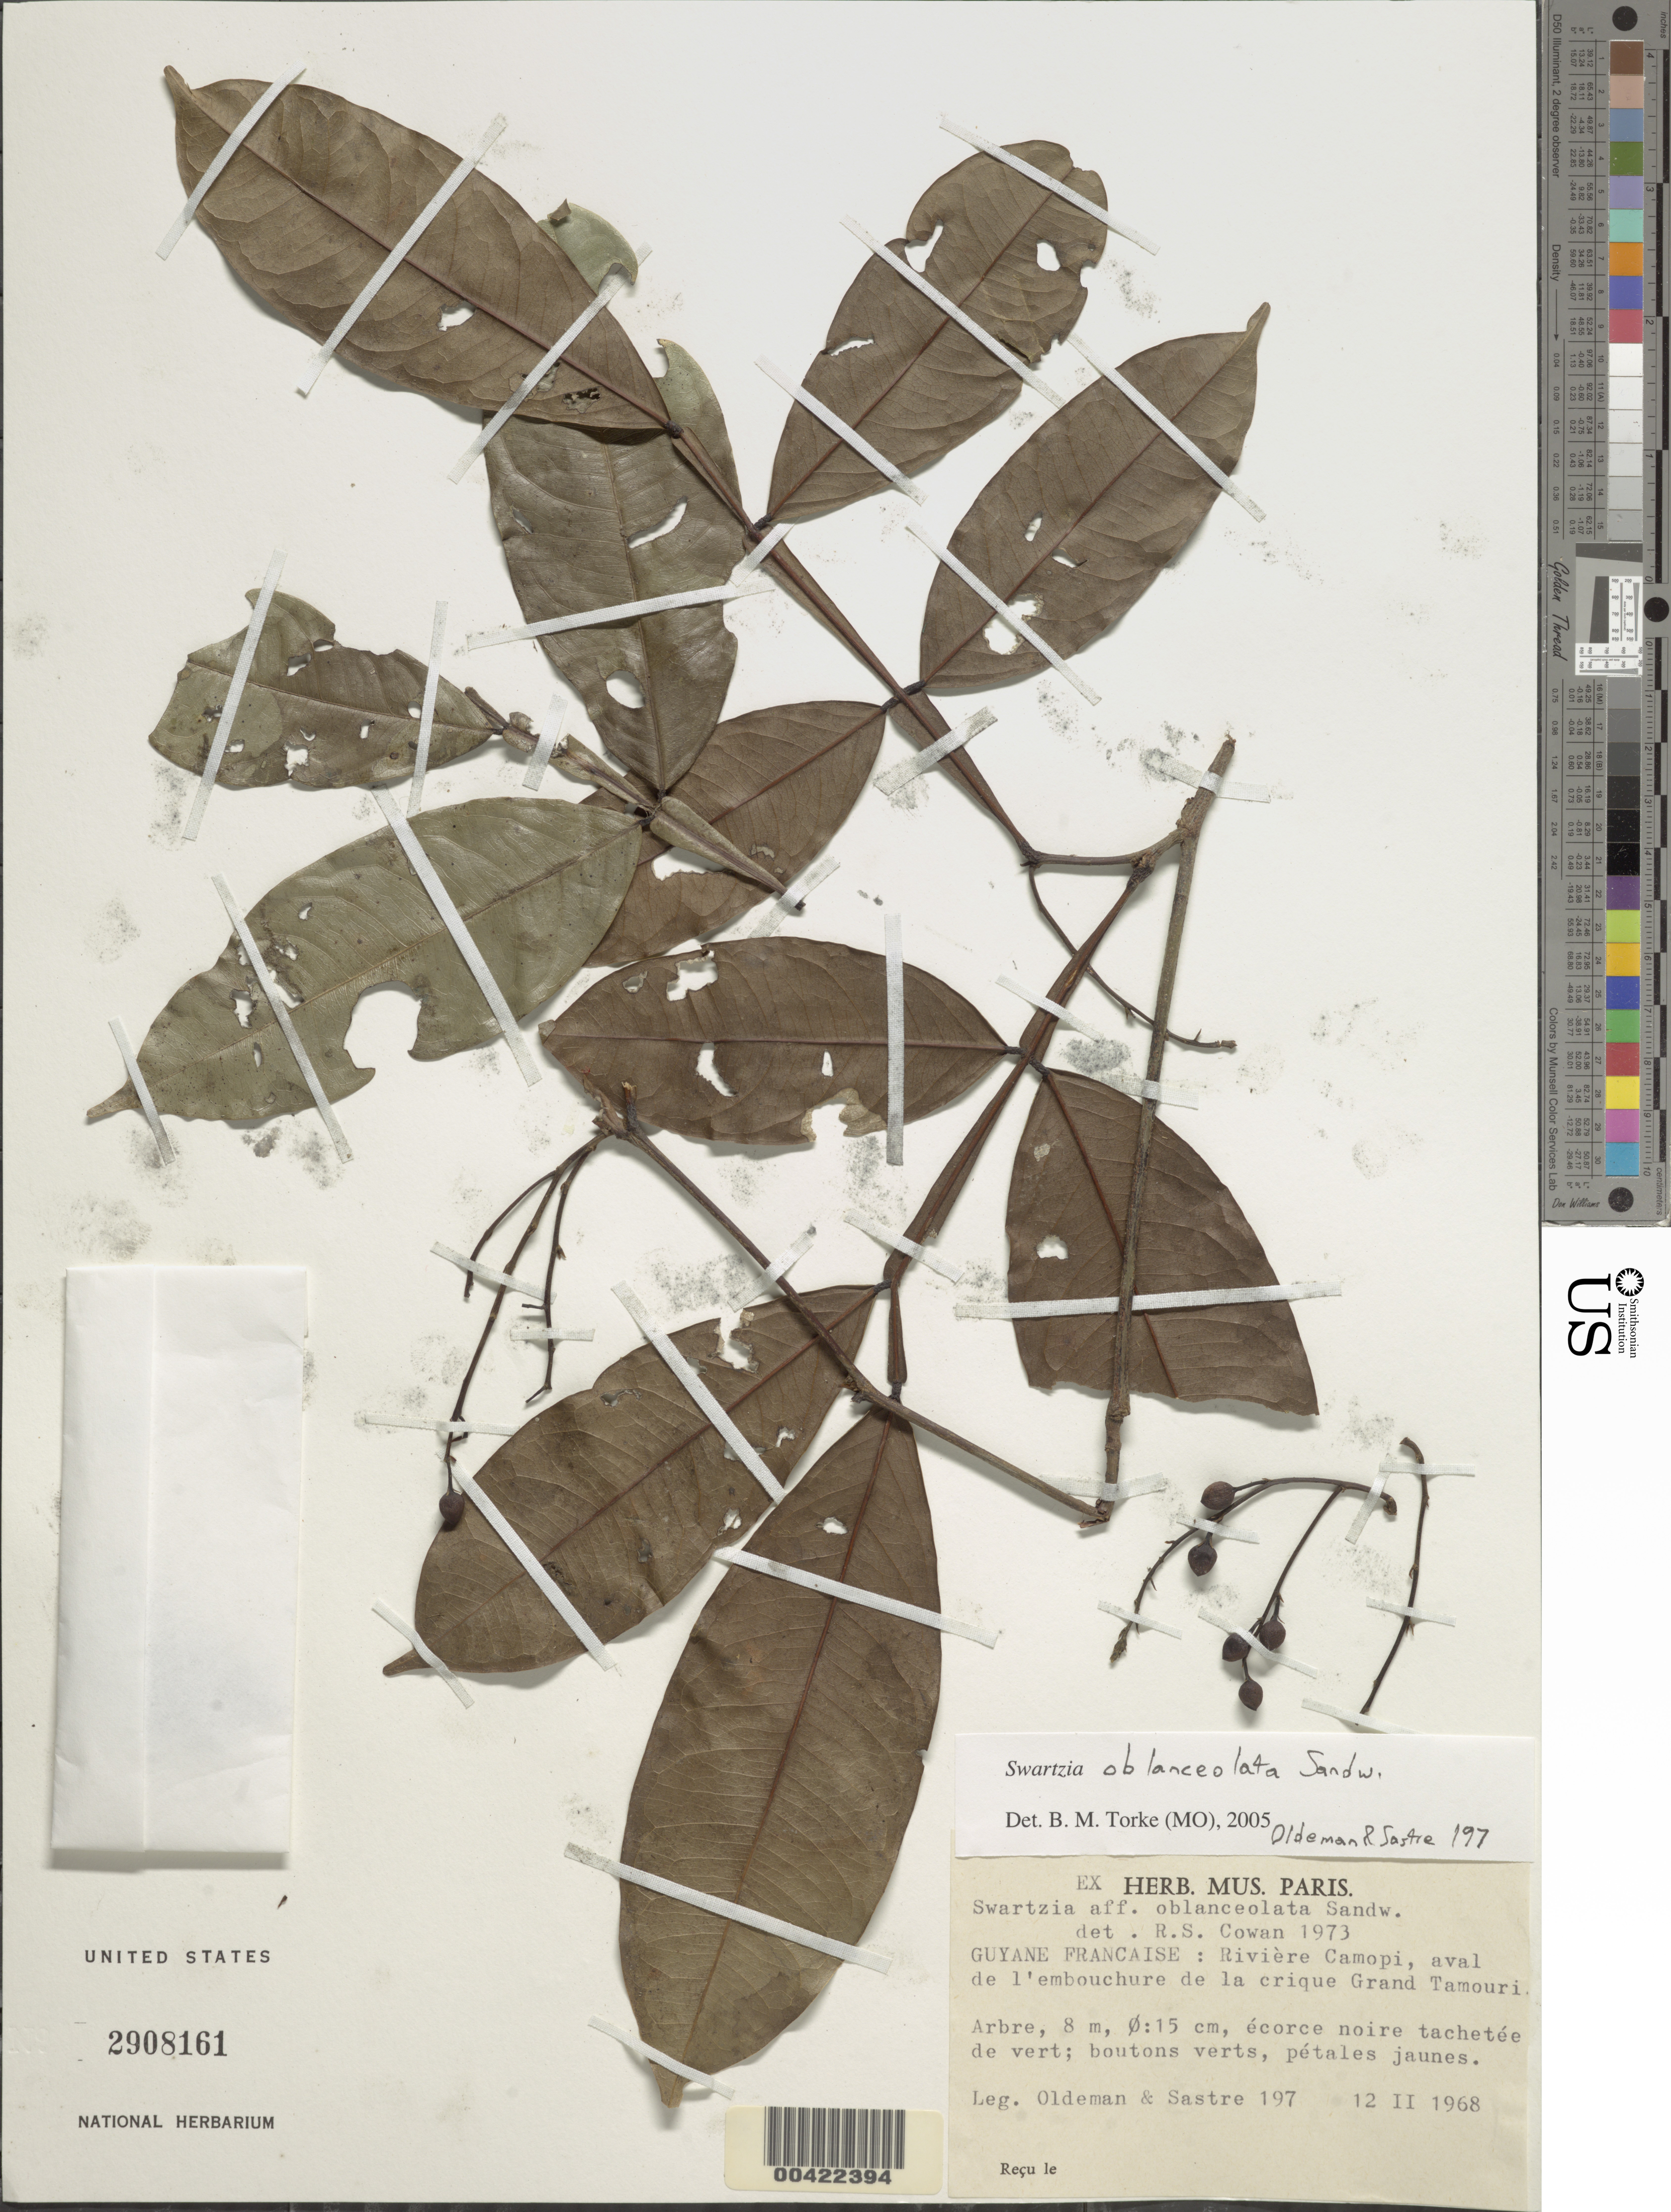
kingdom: Plantae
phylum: Tracheophyta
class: Magnoliopsida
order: Fabales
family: Fabaceae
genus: Swartzia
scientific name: Swartzia oblanceolata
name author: Sandwith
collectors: R. Oldeman & -- Sastre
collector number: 197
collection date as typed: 12 Feb 1968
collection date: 1968-02-12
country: French Guiana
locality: Crique grand tamouri, aval de l'embouchure de al; riviere camopi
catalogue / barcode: US 2908161